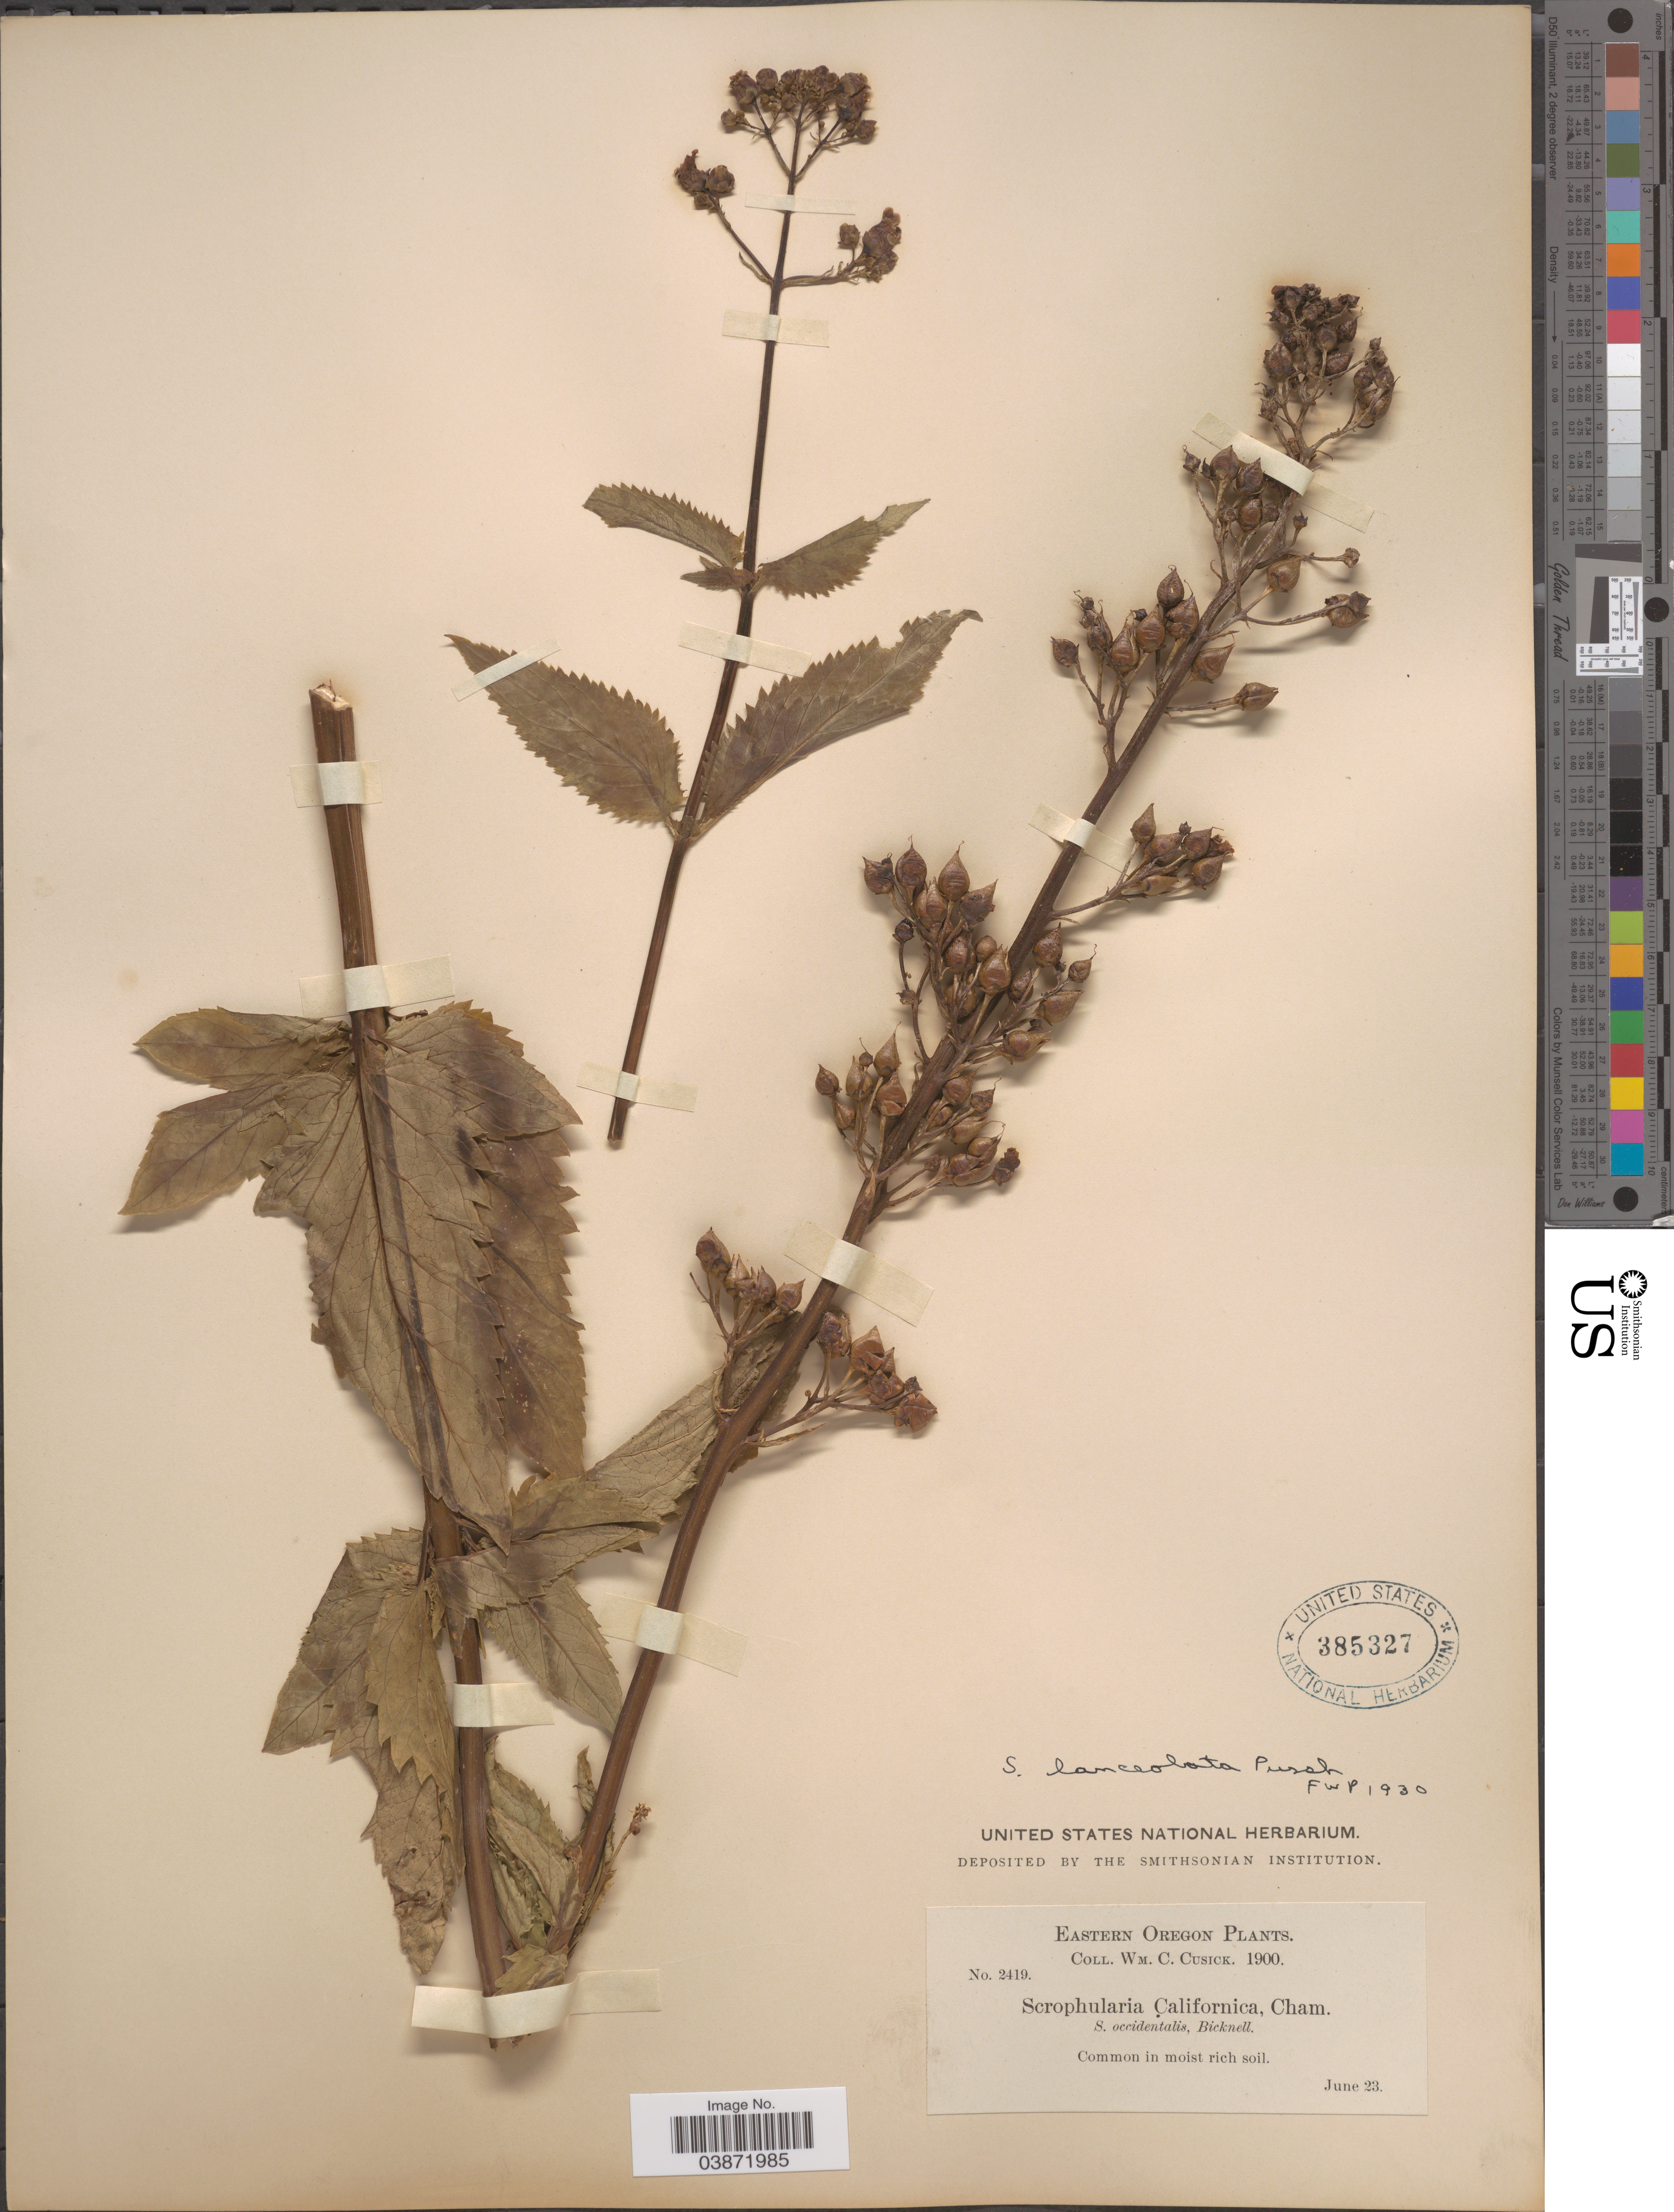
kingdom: Plantae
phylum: Tracheophyta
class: Magnoliopsida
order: Lamiales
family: Scrophulariaceae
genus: Scrophularia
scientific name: Scrophularia lanceolata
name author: Pursh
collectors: W. C. Cusick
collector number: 2419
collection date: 1900-06-23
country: United States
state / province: Oregon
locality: Eastern Oregon.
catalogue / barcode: US 385327